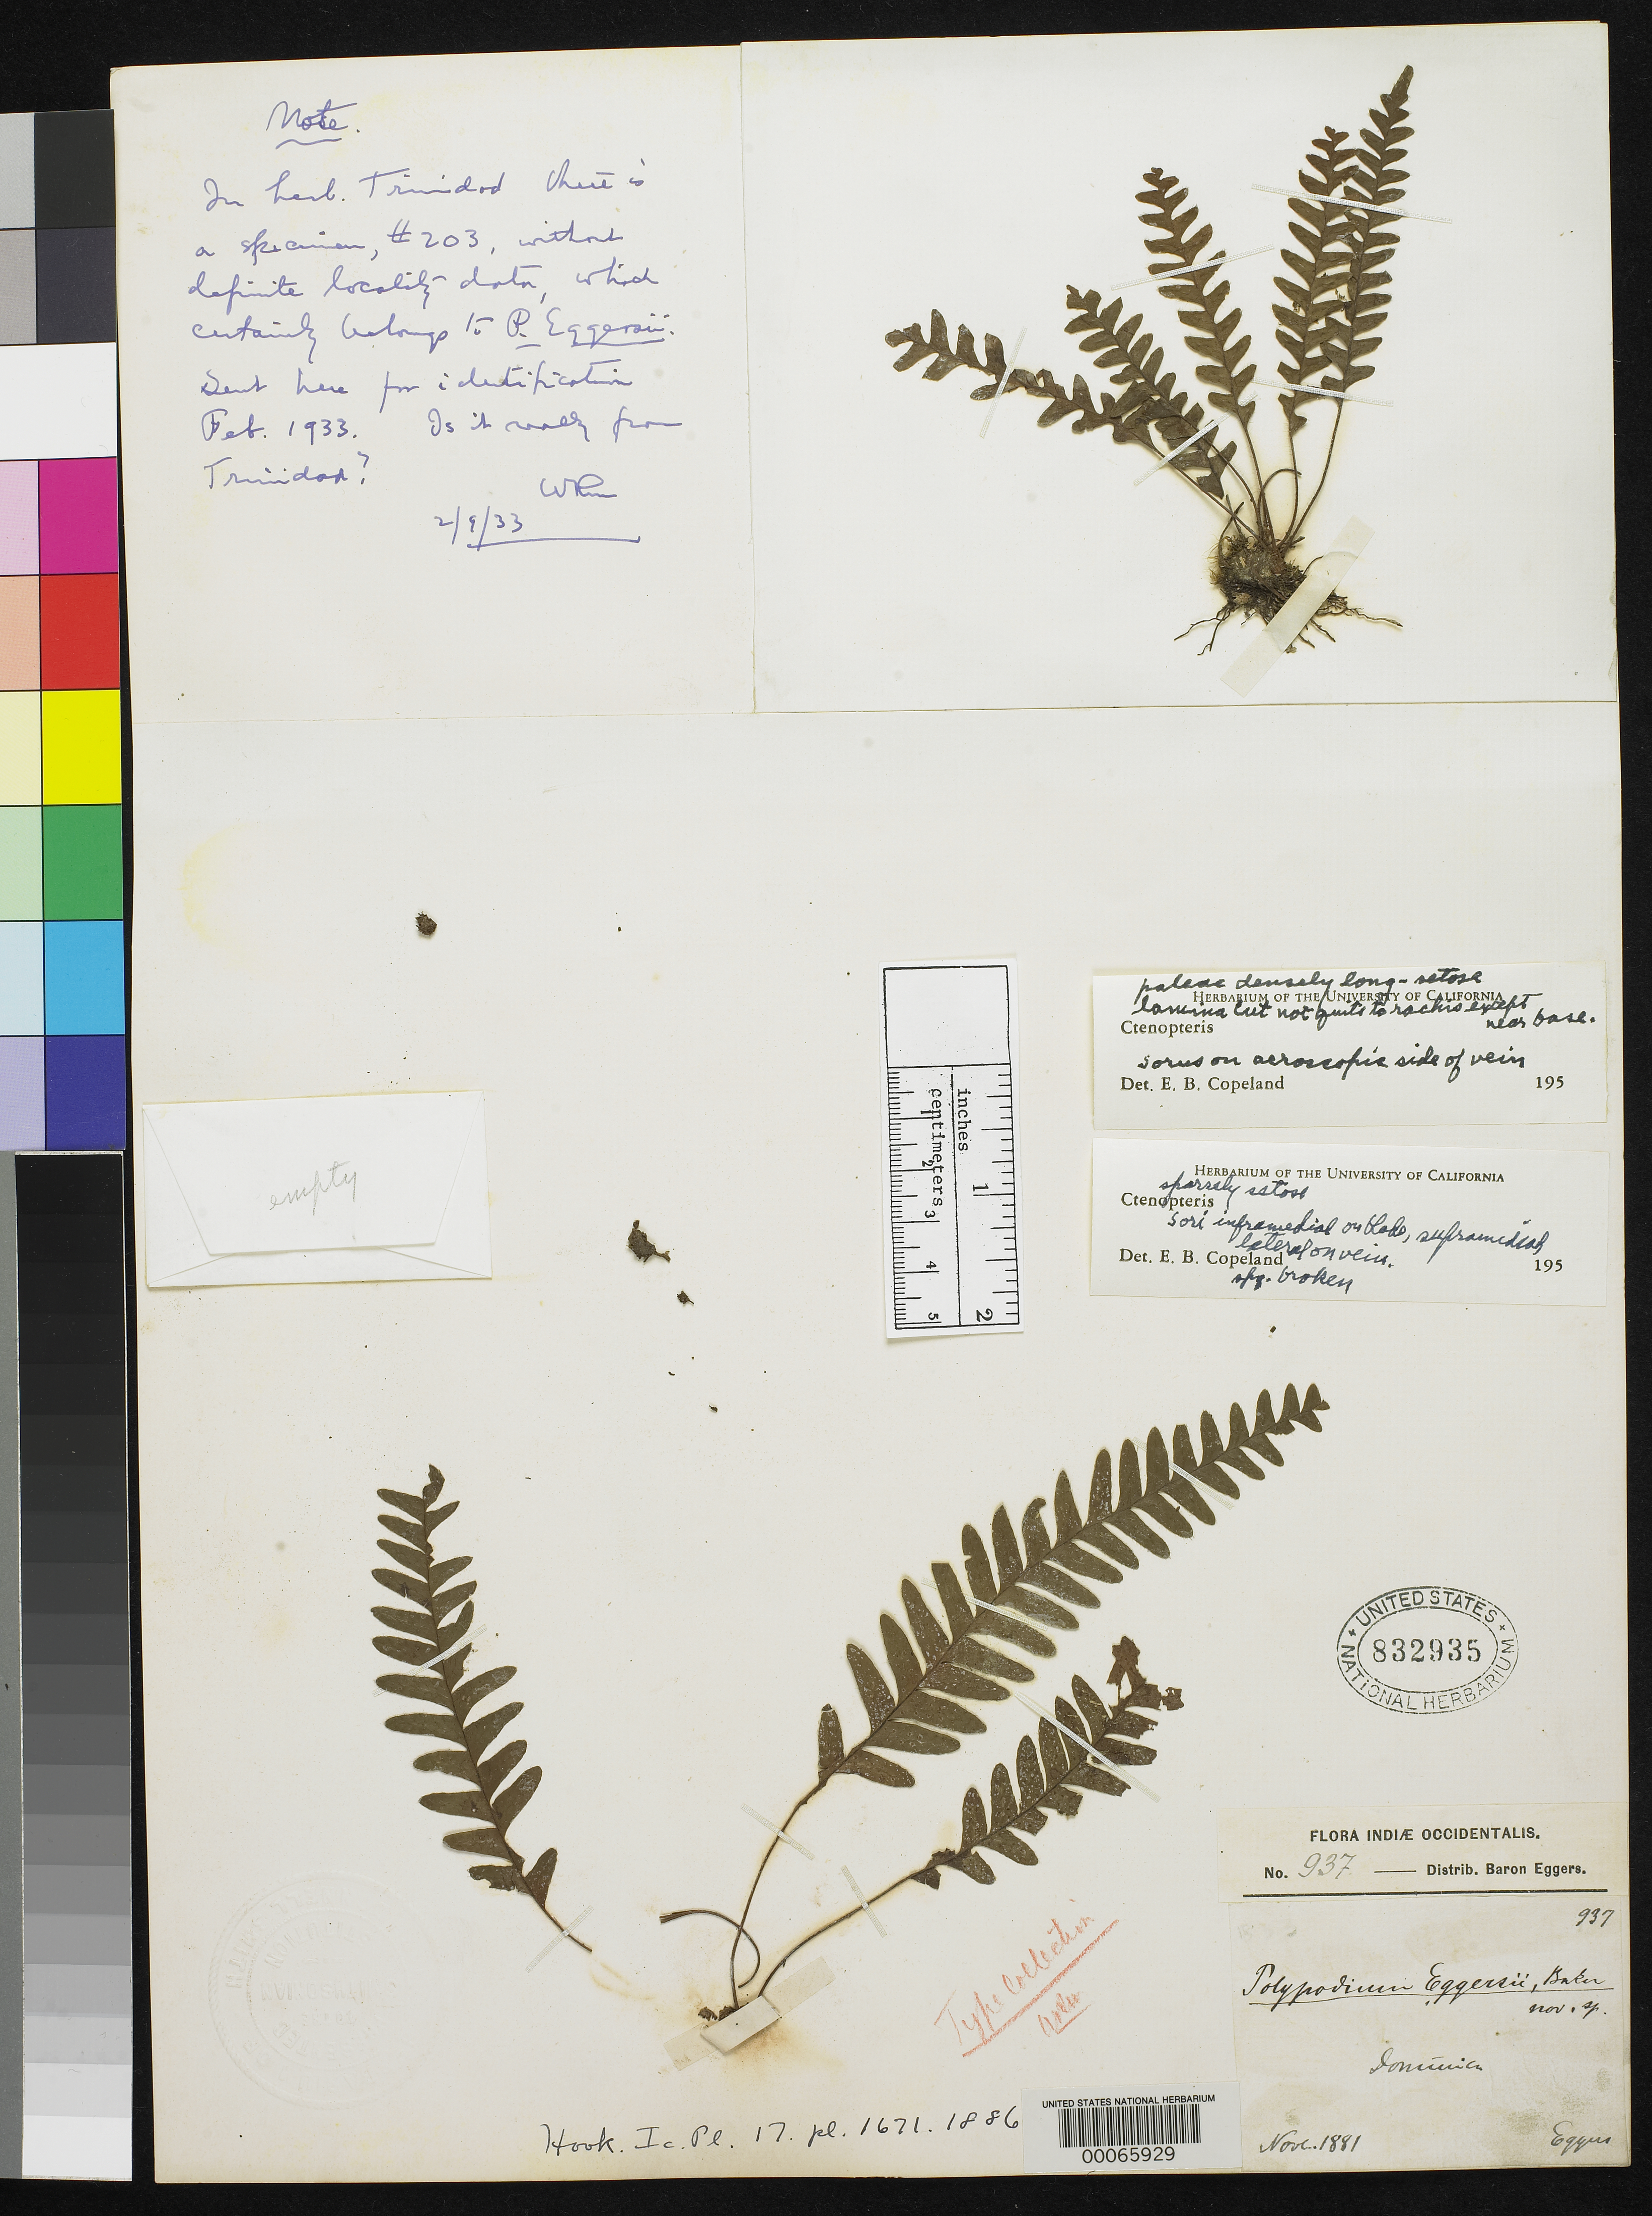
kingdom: Plantae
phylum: Tracheophyta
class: Polypodiopsida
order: Polypodiales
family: Polypodiaceae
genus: Polypodium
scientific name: Polypodium eggersii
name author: Baker in Hook.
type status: Type Collection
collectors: H. F. A. von Eggers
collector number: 937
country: Dominica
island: Dominica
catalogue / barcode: US 832935